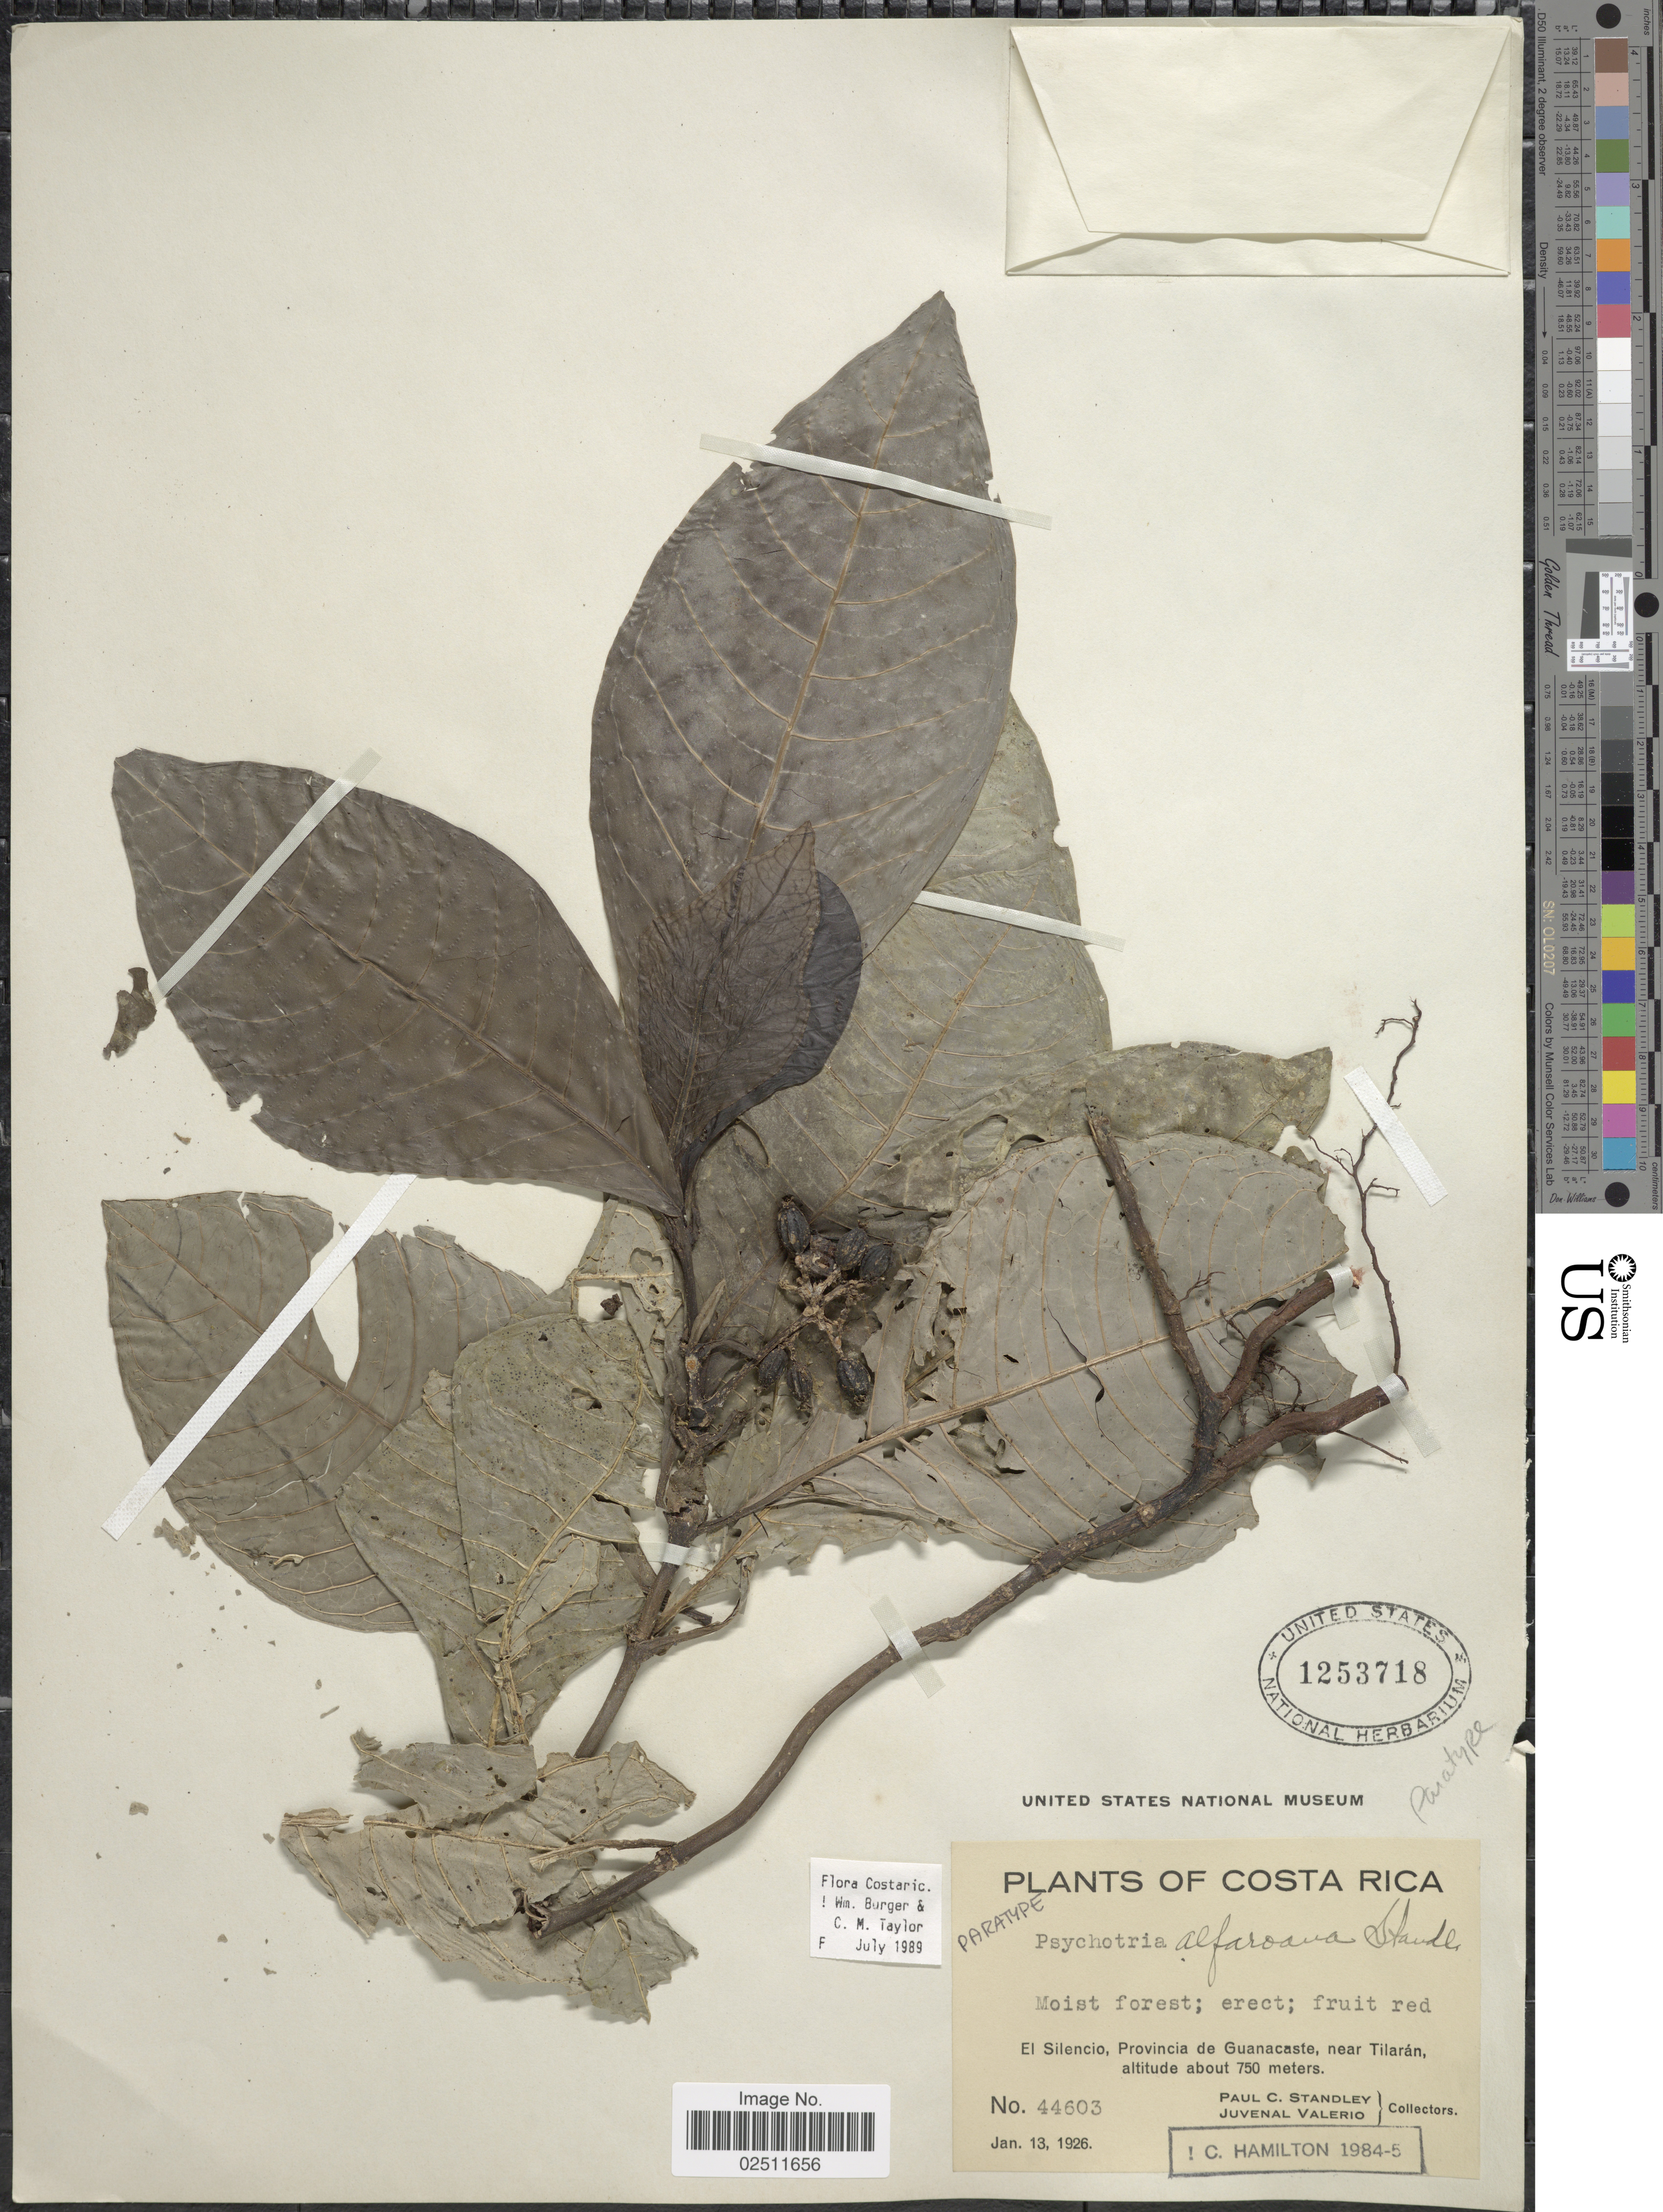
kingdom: Plantae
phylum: Tracheophyta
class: Magnoliopsida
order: Gentianales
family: Rubiaceae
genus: Psychotria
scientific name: Psychotria alfaroana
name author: Standl.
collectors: P. C. Standley & J. Valerio R.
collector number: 44603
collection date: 1926-01-13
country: Costa Rica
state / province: Guanacaste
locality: El Silencio, near Tilarán.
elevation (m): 750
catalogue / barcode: US 1253718